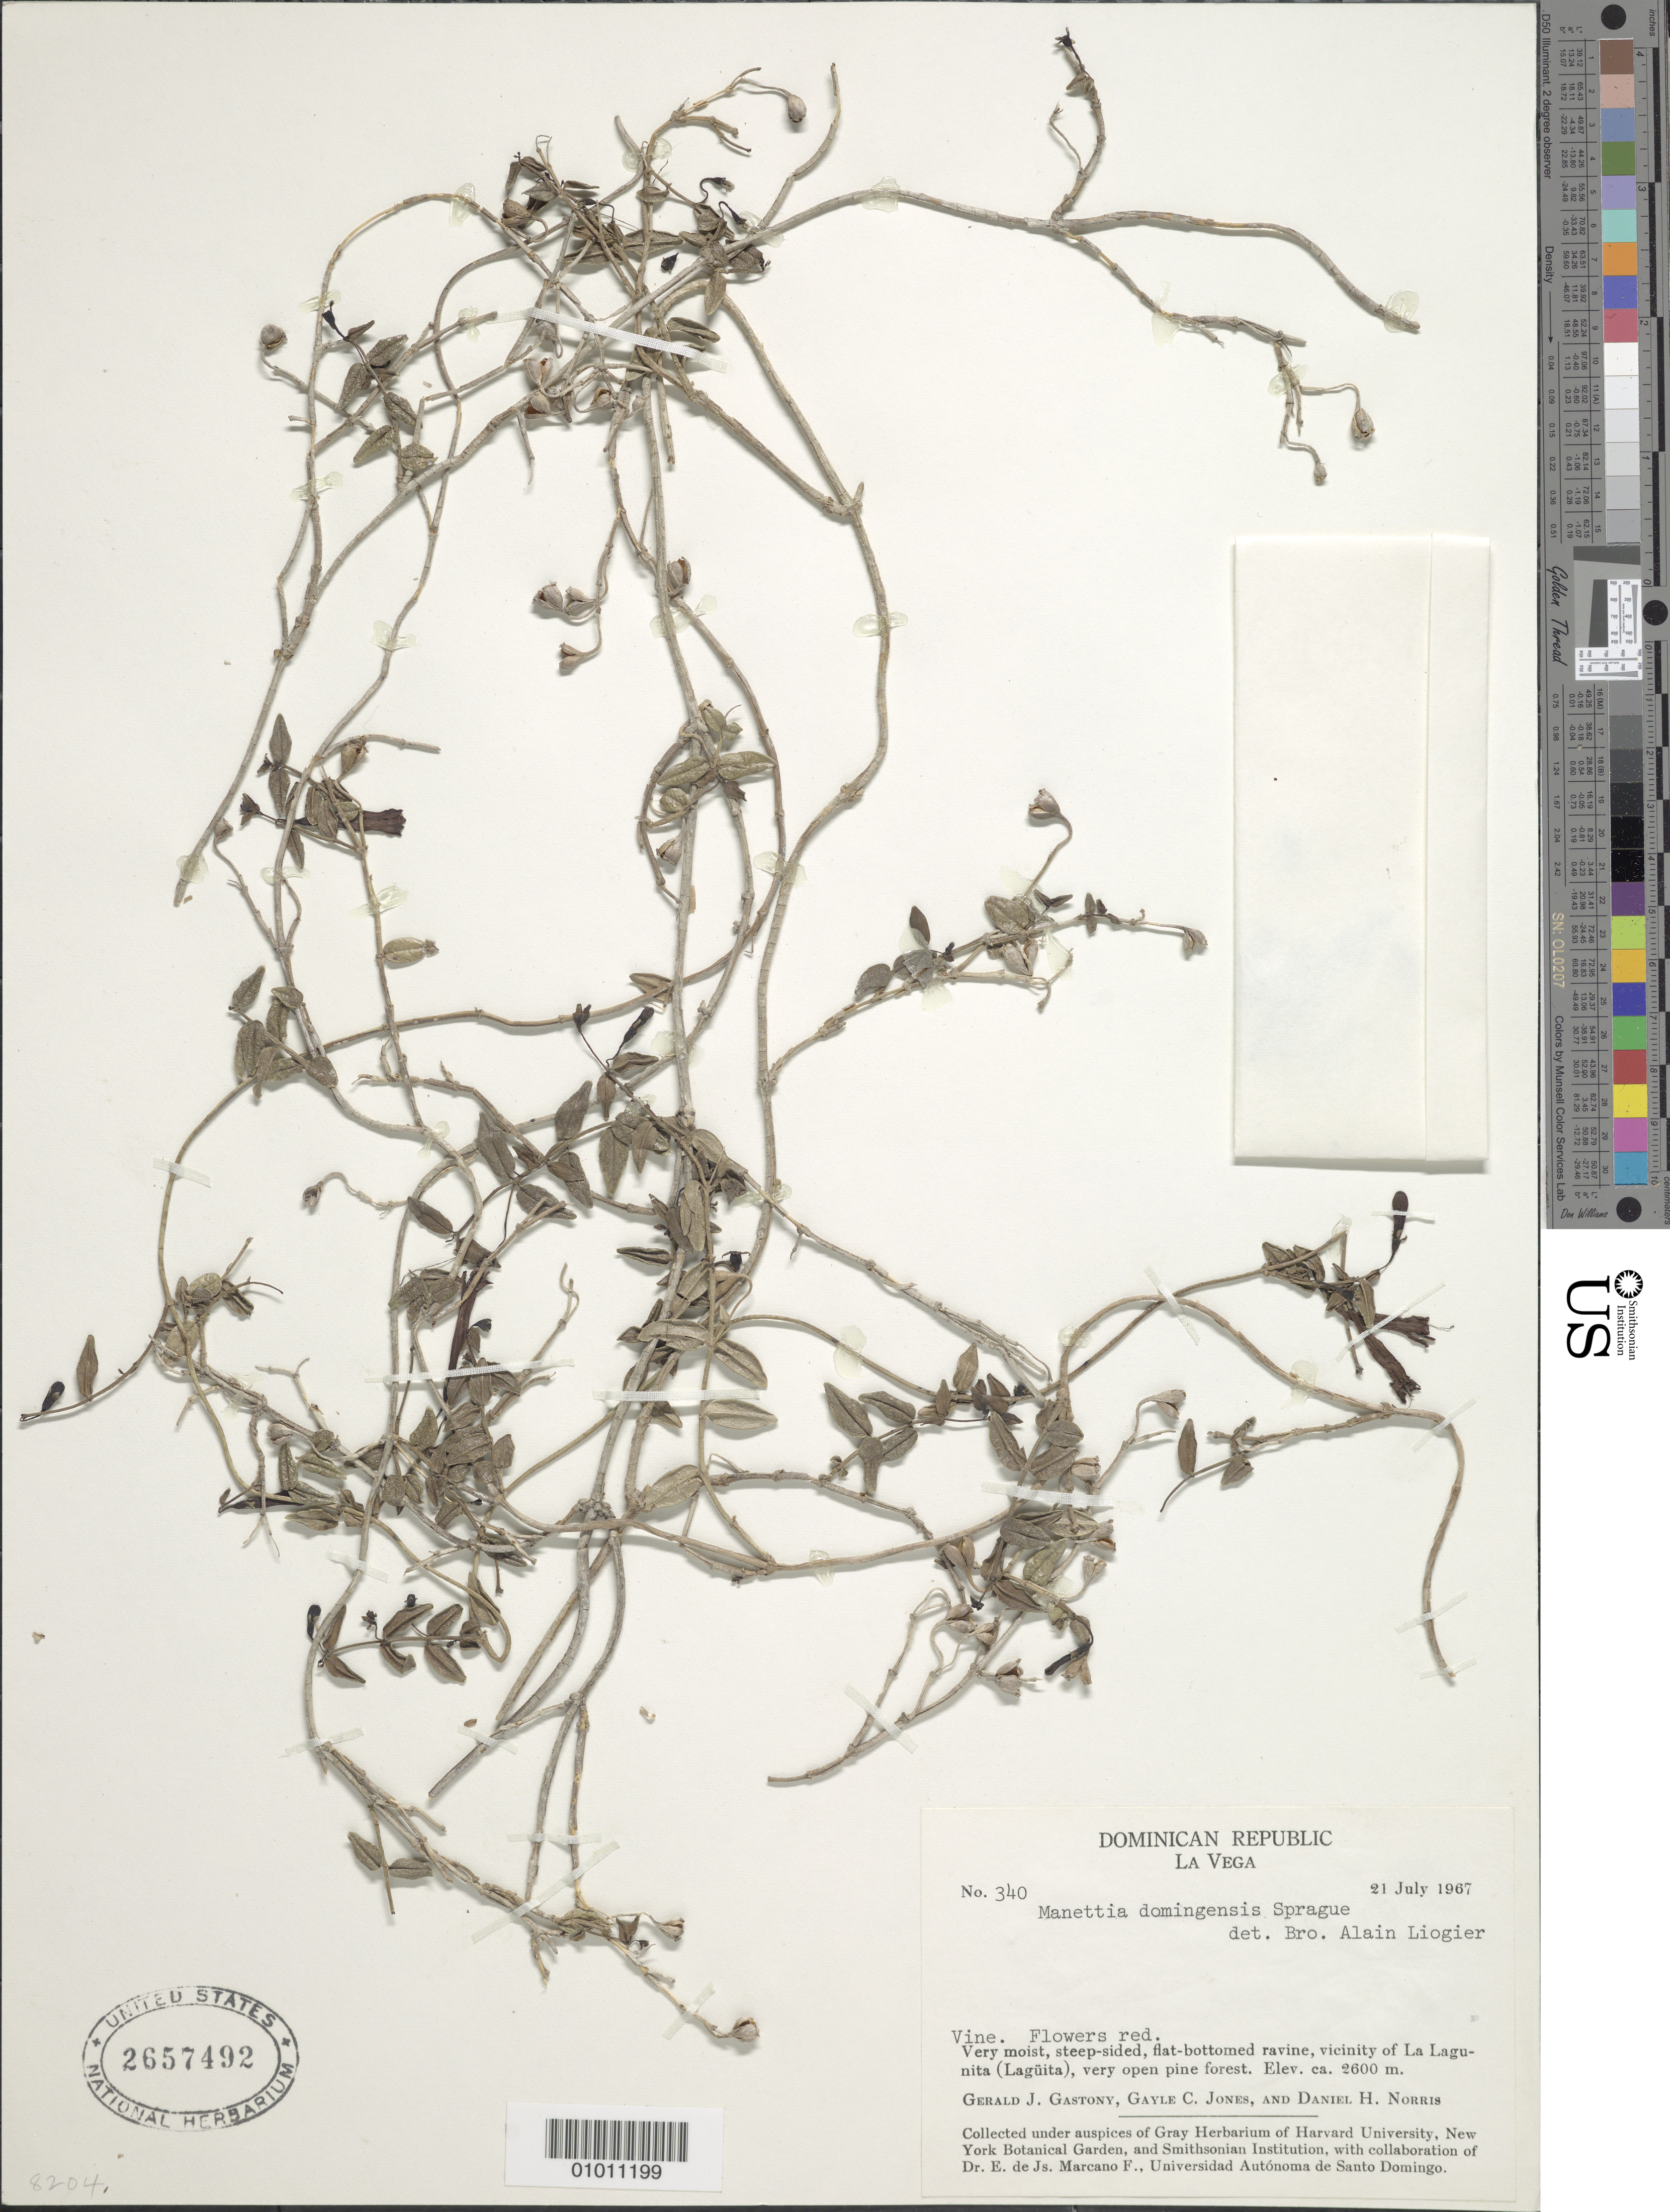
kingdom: Plantae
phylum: Tracheophyta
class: Magnoliopsida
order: Gentianales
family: Rubiaceae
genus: Manettia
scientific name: Manettia domingensis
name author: Sprague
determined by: Liogier, Alain H.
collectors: G. Gastony, G. C. Jones & D. H. Norris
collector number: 340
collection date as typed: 21 Jul 1967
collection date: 1967-07-21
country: Dominican Republic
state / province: La Vega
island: Hispaniola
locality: Vicinity of La Lagunita (Lagüita)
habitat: Very moist, steep-sided, flat-bottomed ravine; very open pine forest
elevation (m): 2600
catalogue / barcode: US 2657492